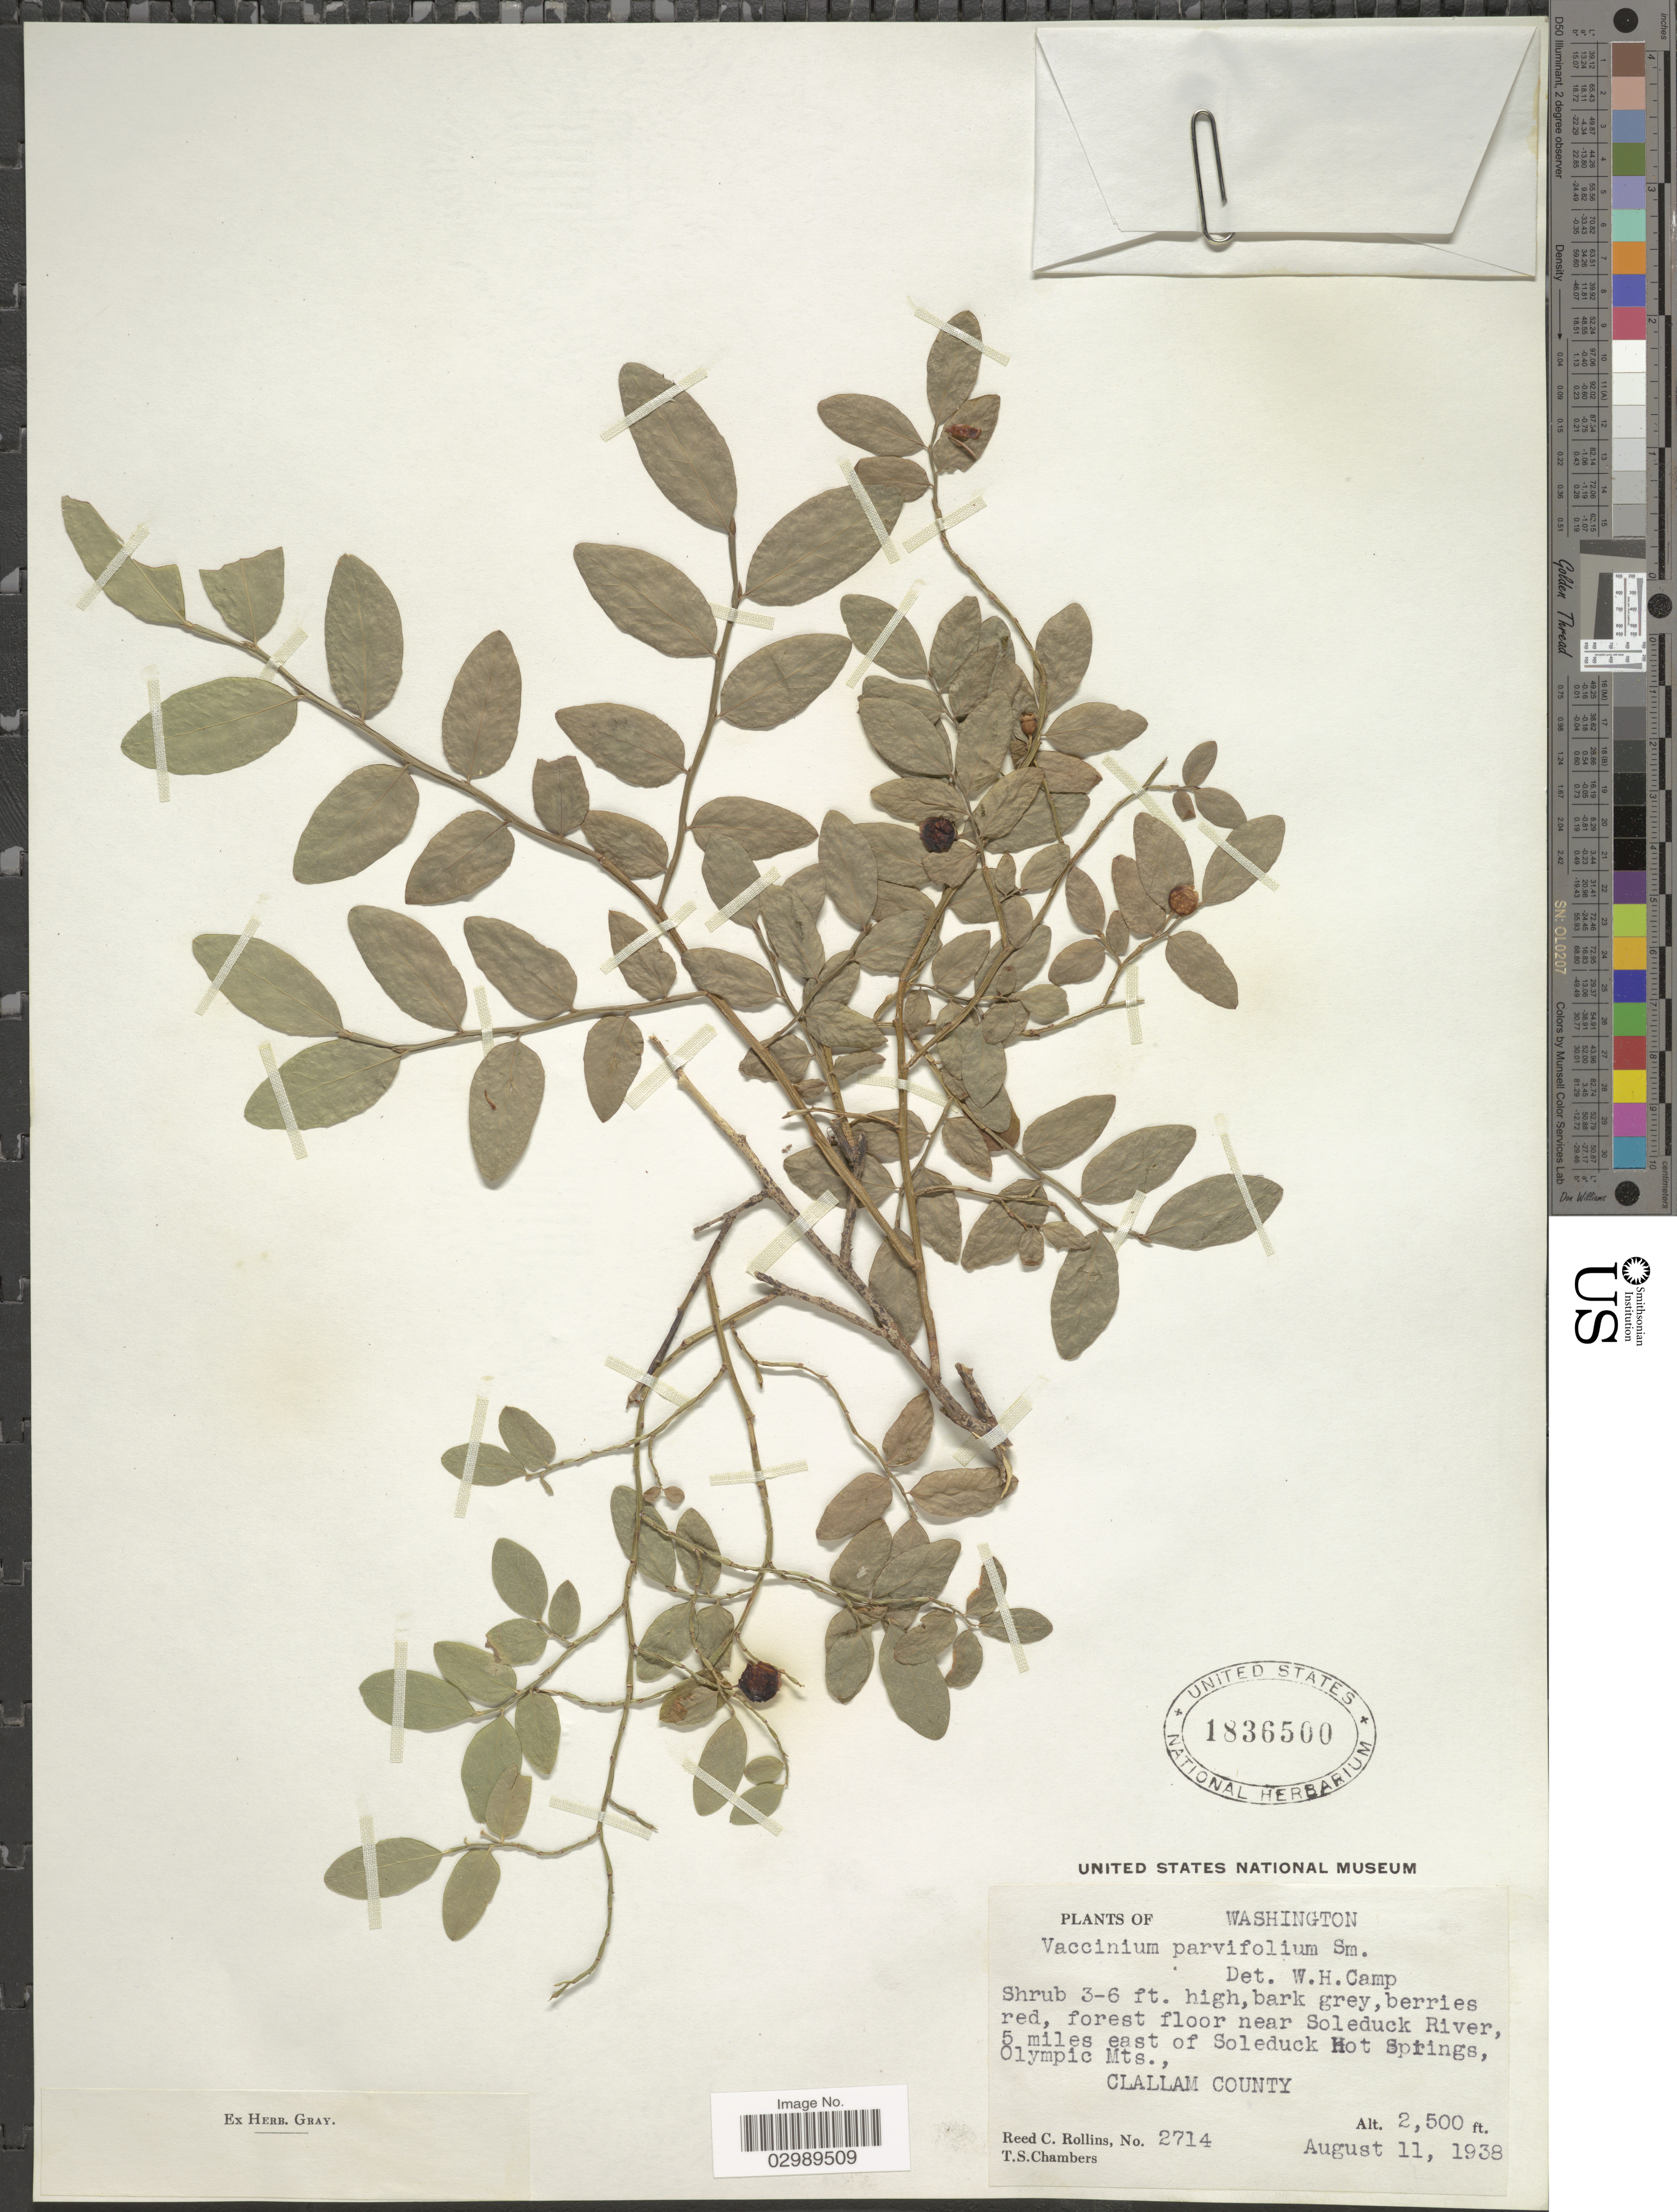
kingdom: Plantae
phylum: Tracheophyta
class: Magnoliopsida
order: Ericales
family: Ericaceae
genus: Vaccinium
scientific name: Vaccinium parvifolium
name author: Small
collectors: R. C. Rollins & T. Chambers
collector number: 2714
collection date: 1938-08-11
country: United States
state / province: Washington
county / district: Clallam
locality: Forest floor of Soleduck Hot Springs, Olympic Mts., Clallam County.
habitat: forest floor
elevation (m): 762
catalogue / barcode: US 1836500